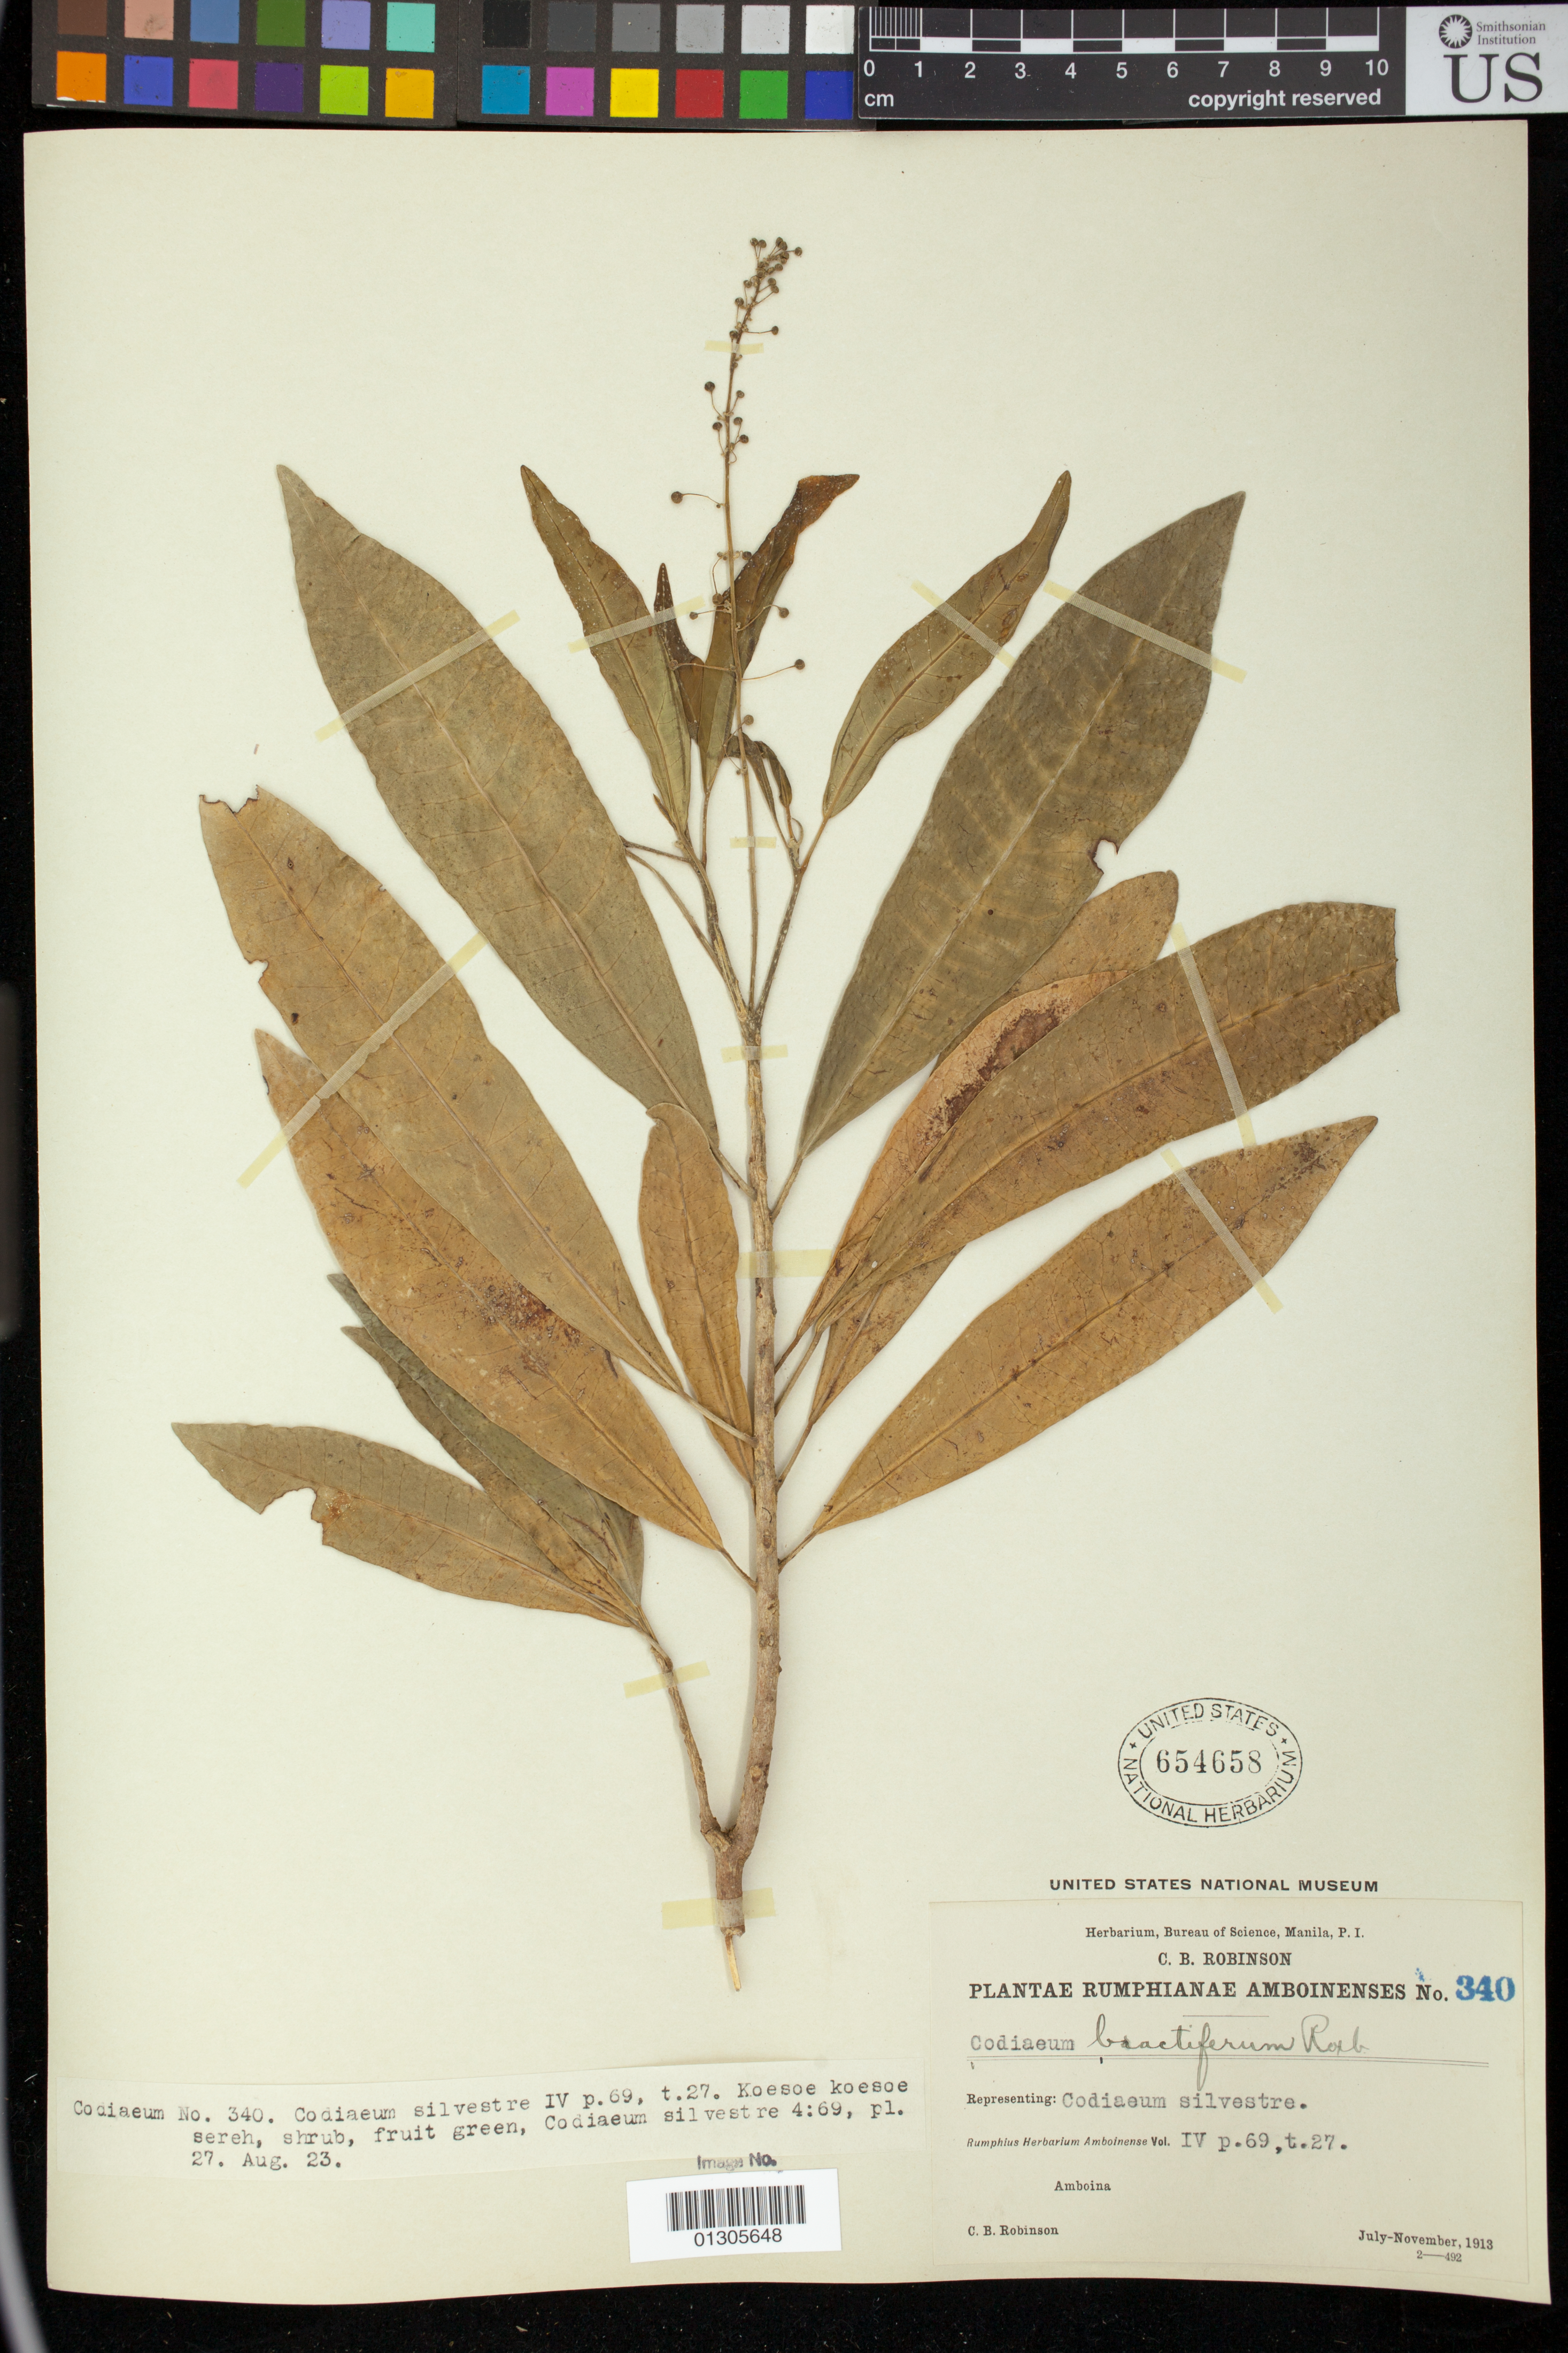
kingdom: Plantae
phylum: Tracheophyta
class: Magnoliopsida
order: Malpighiales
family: Euphorbiaceae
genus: Codiaeum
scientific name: Codiaeum codiaeum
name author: (Roxb.) Merr.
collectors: C. Robinson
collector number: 340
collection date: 1923-08-27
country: Indonesia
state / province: Maluku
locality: Amboina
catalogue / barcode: US 654658